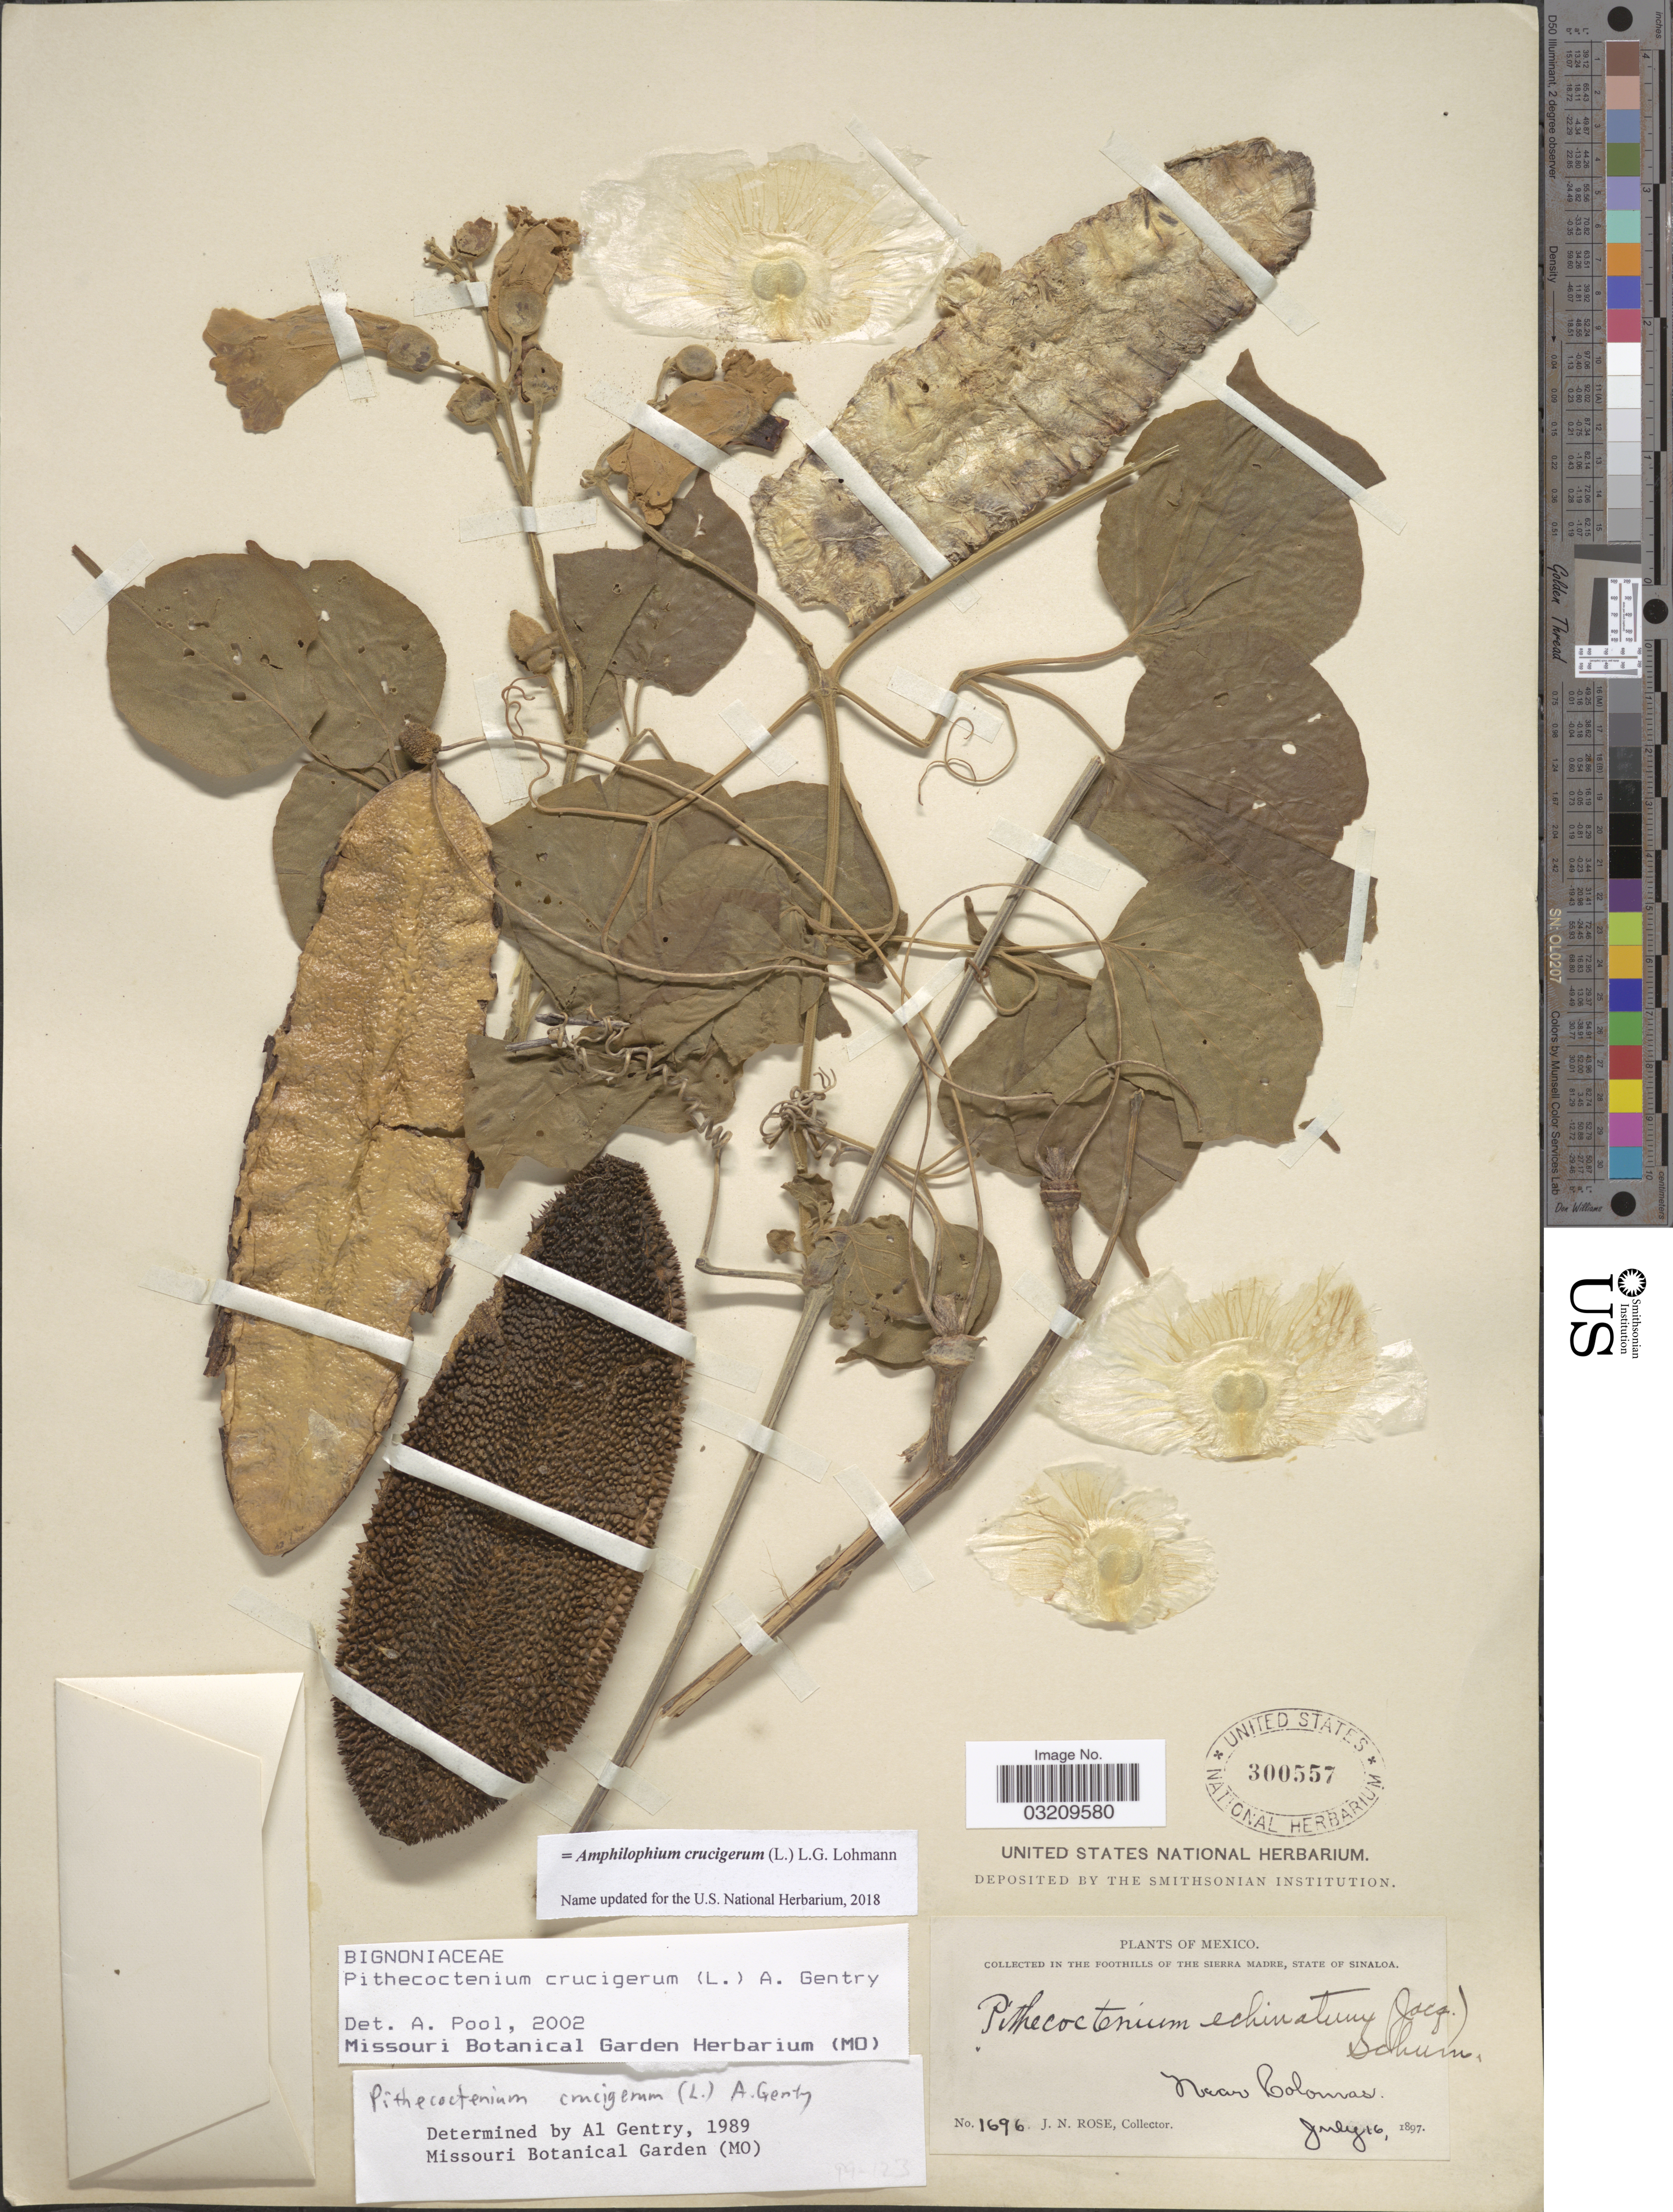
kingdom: Plantae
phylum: Tracheophyta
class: Magnoliopsida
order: Lamiales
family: Bignoniaceae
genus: Amphilophium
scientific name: Amphilophium crucigerum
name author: (L.) L.G. Lohmann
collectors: J. N. Rose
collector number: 1696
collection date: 1897-07-16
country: Mexico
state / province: Sinaloa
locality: The foothills of the Sierra Madre. Near Colomas.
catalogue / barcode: US 300557